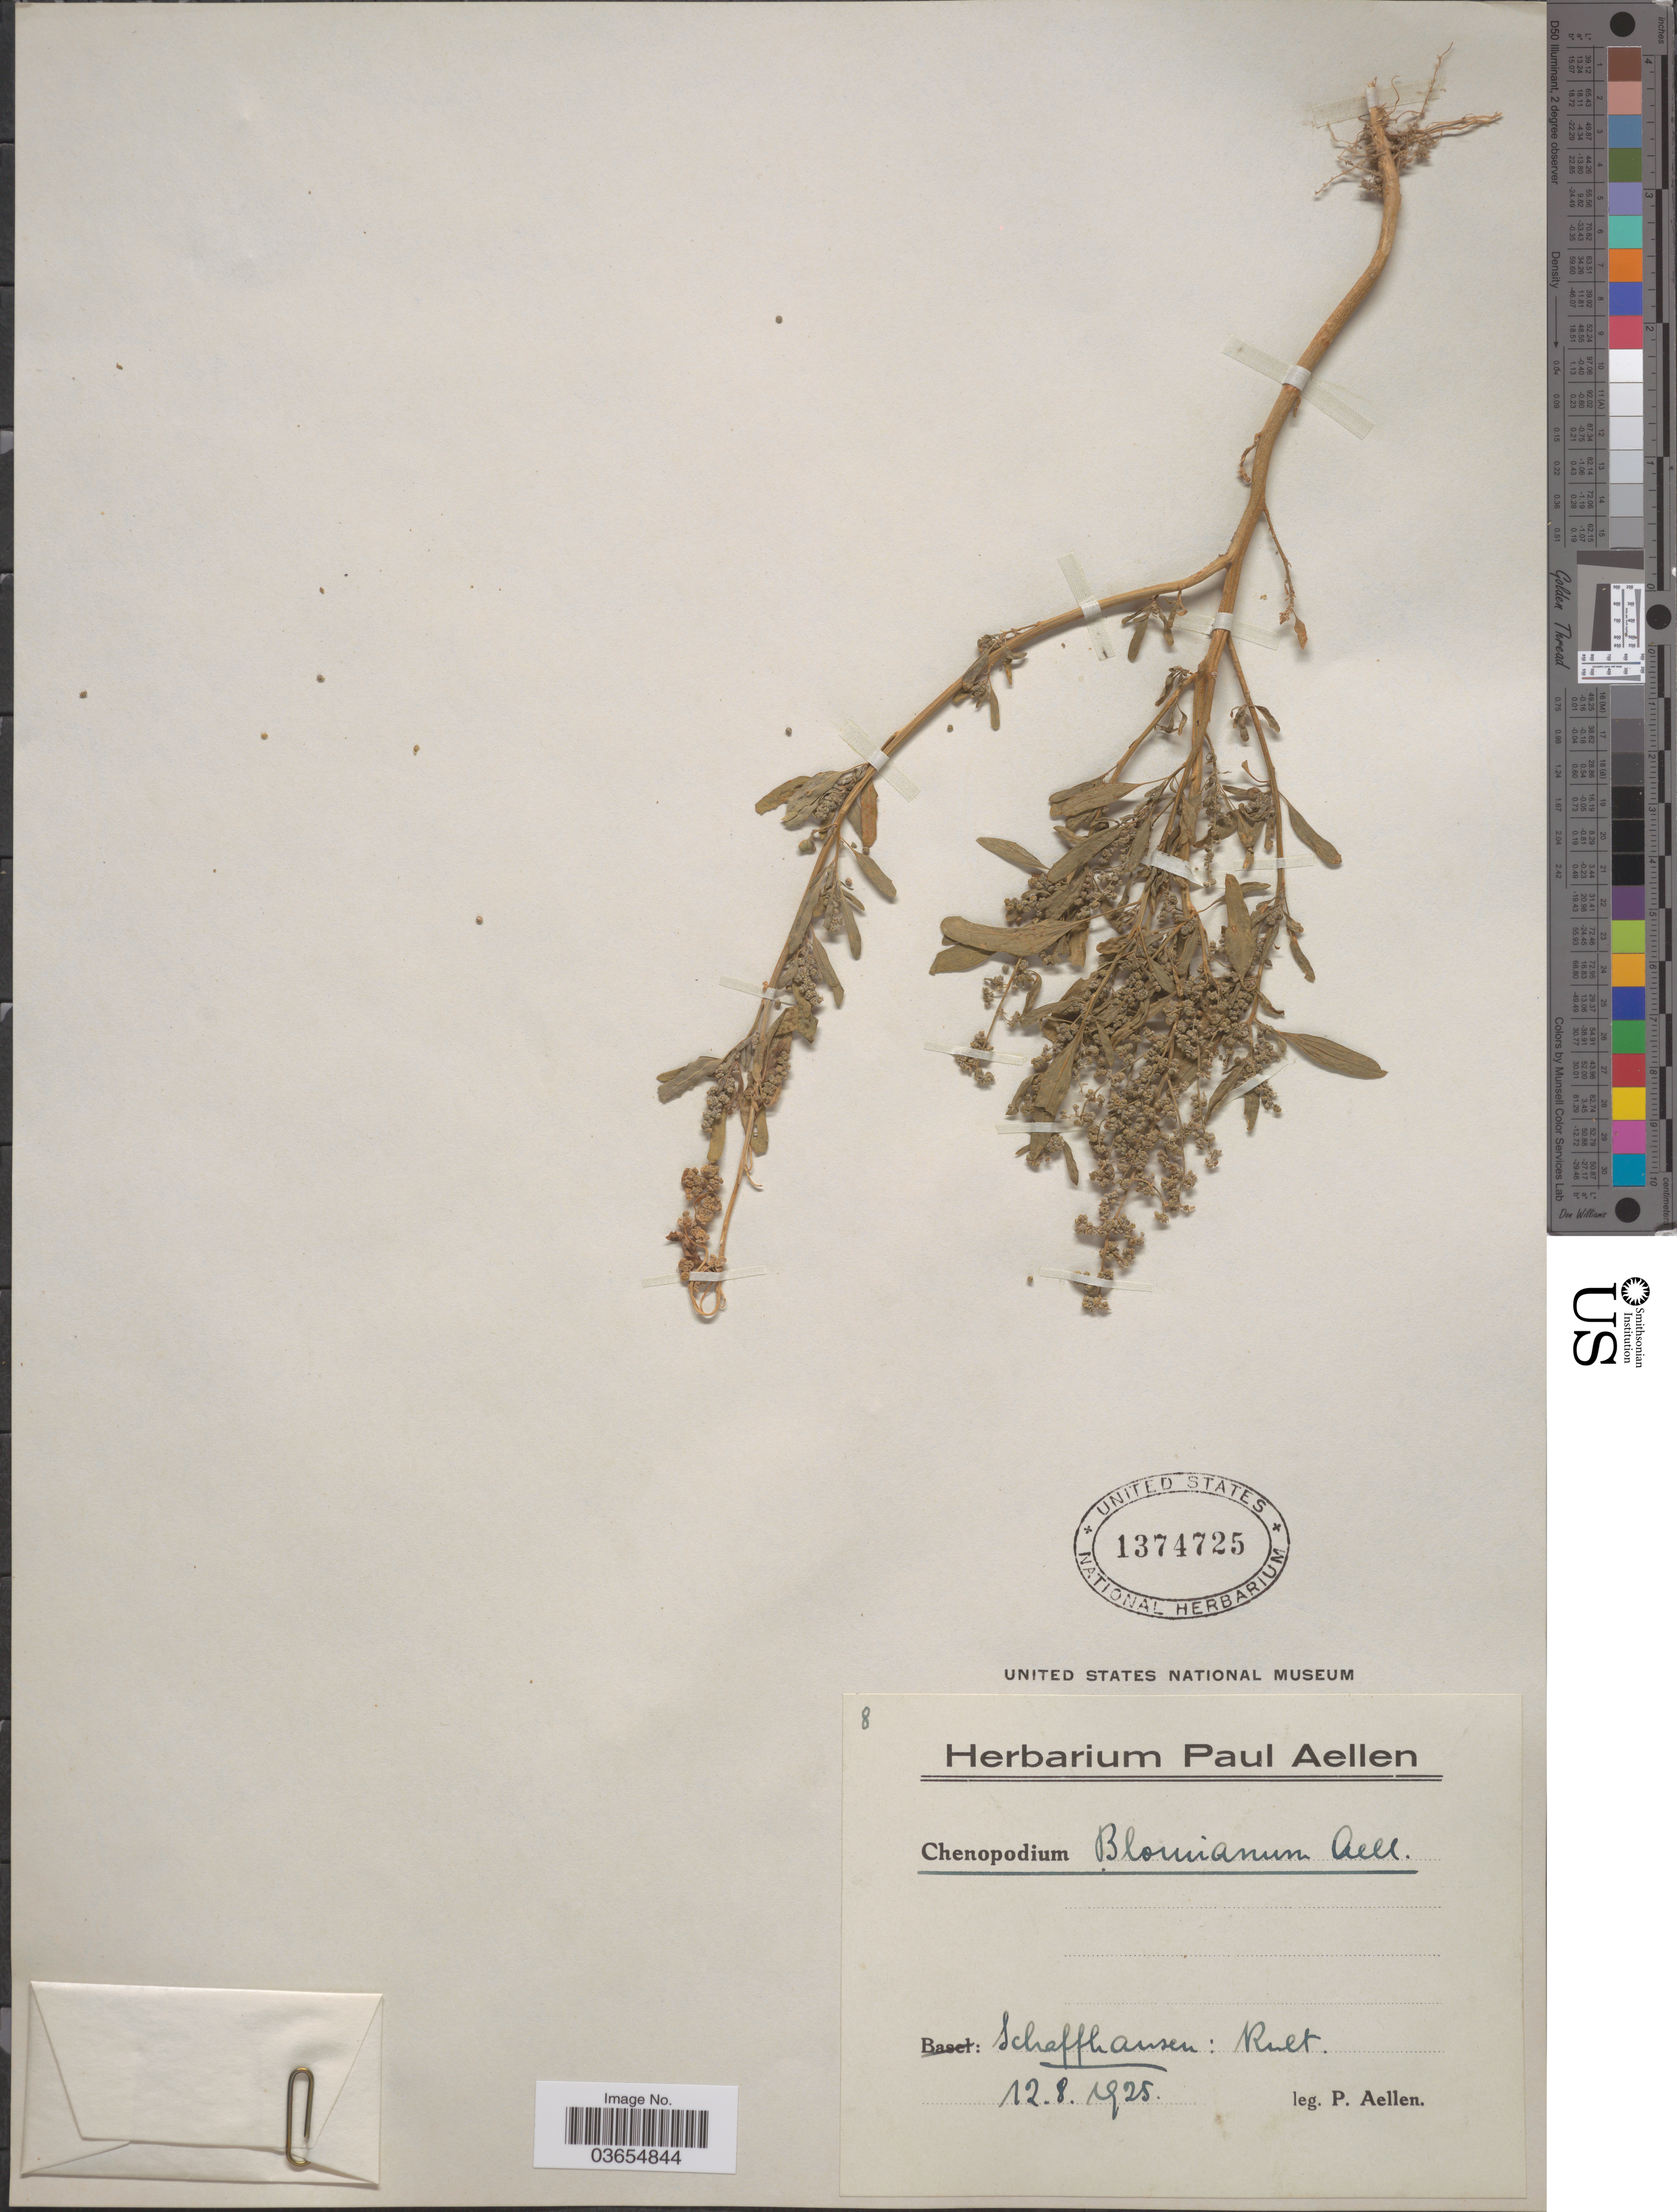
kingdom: Plantae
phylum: Tracheophyta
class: Magnoliopsida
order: Caryophyllales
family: Amaranthaceae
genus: Chenopodium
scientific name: Chenopodium blomianum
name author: Aellen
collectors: P. Aellen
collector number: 8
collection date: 1925-08-12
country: Switzerland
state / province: Schaffhausen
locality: Kult.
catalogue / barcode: US 1374725